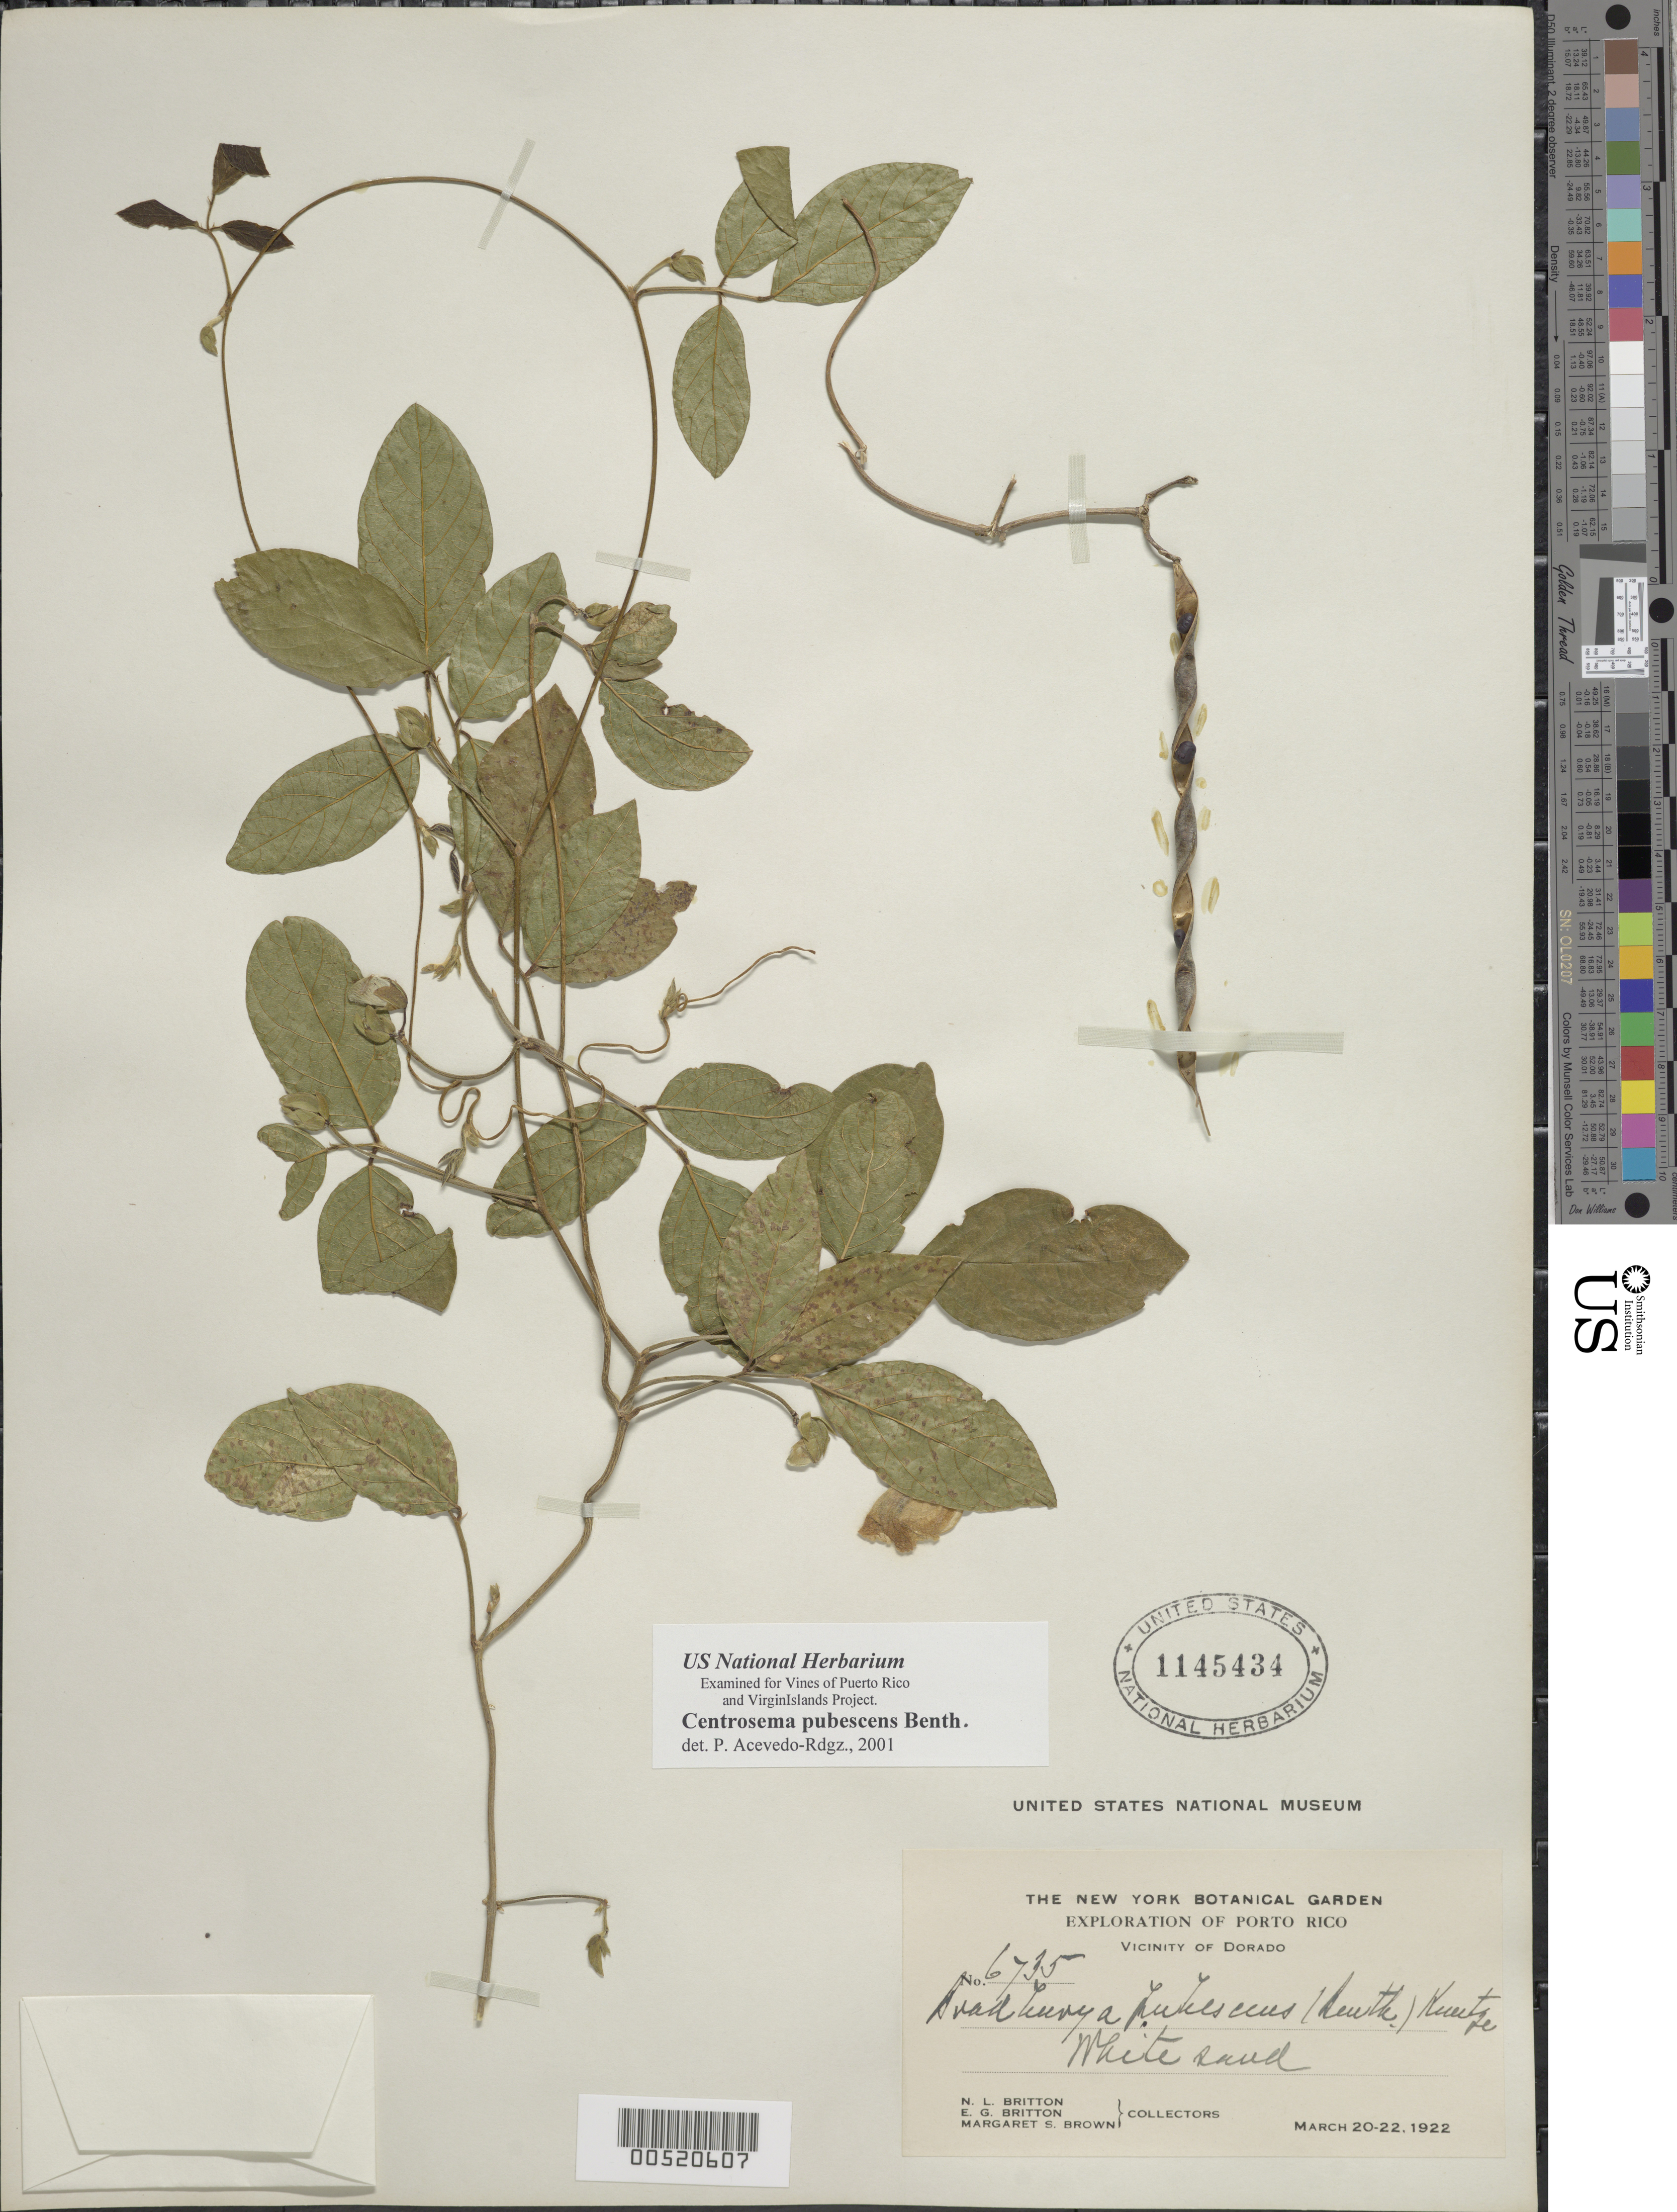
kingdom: Plantae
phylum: Tracheophyta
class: Magnoliopsida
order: Fabales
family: Fabaceae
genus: Centrosema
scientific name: Centrosema pubescens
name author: Benth.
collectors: Britton, --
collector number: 6735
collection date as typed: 20 Mar 1922 to 22 Mar 1922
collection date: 1922-03-20/1922-03-22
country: Puerto Rico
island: Greater Antilles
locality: vicinity of Dorado. White sand.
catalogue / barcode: US 1145434